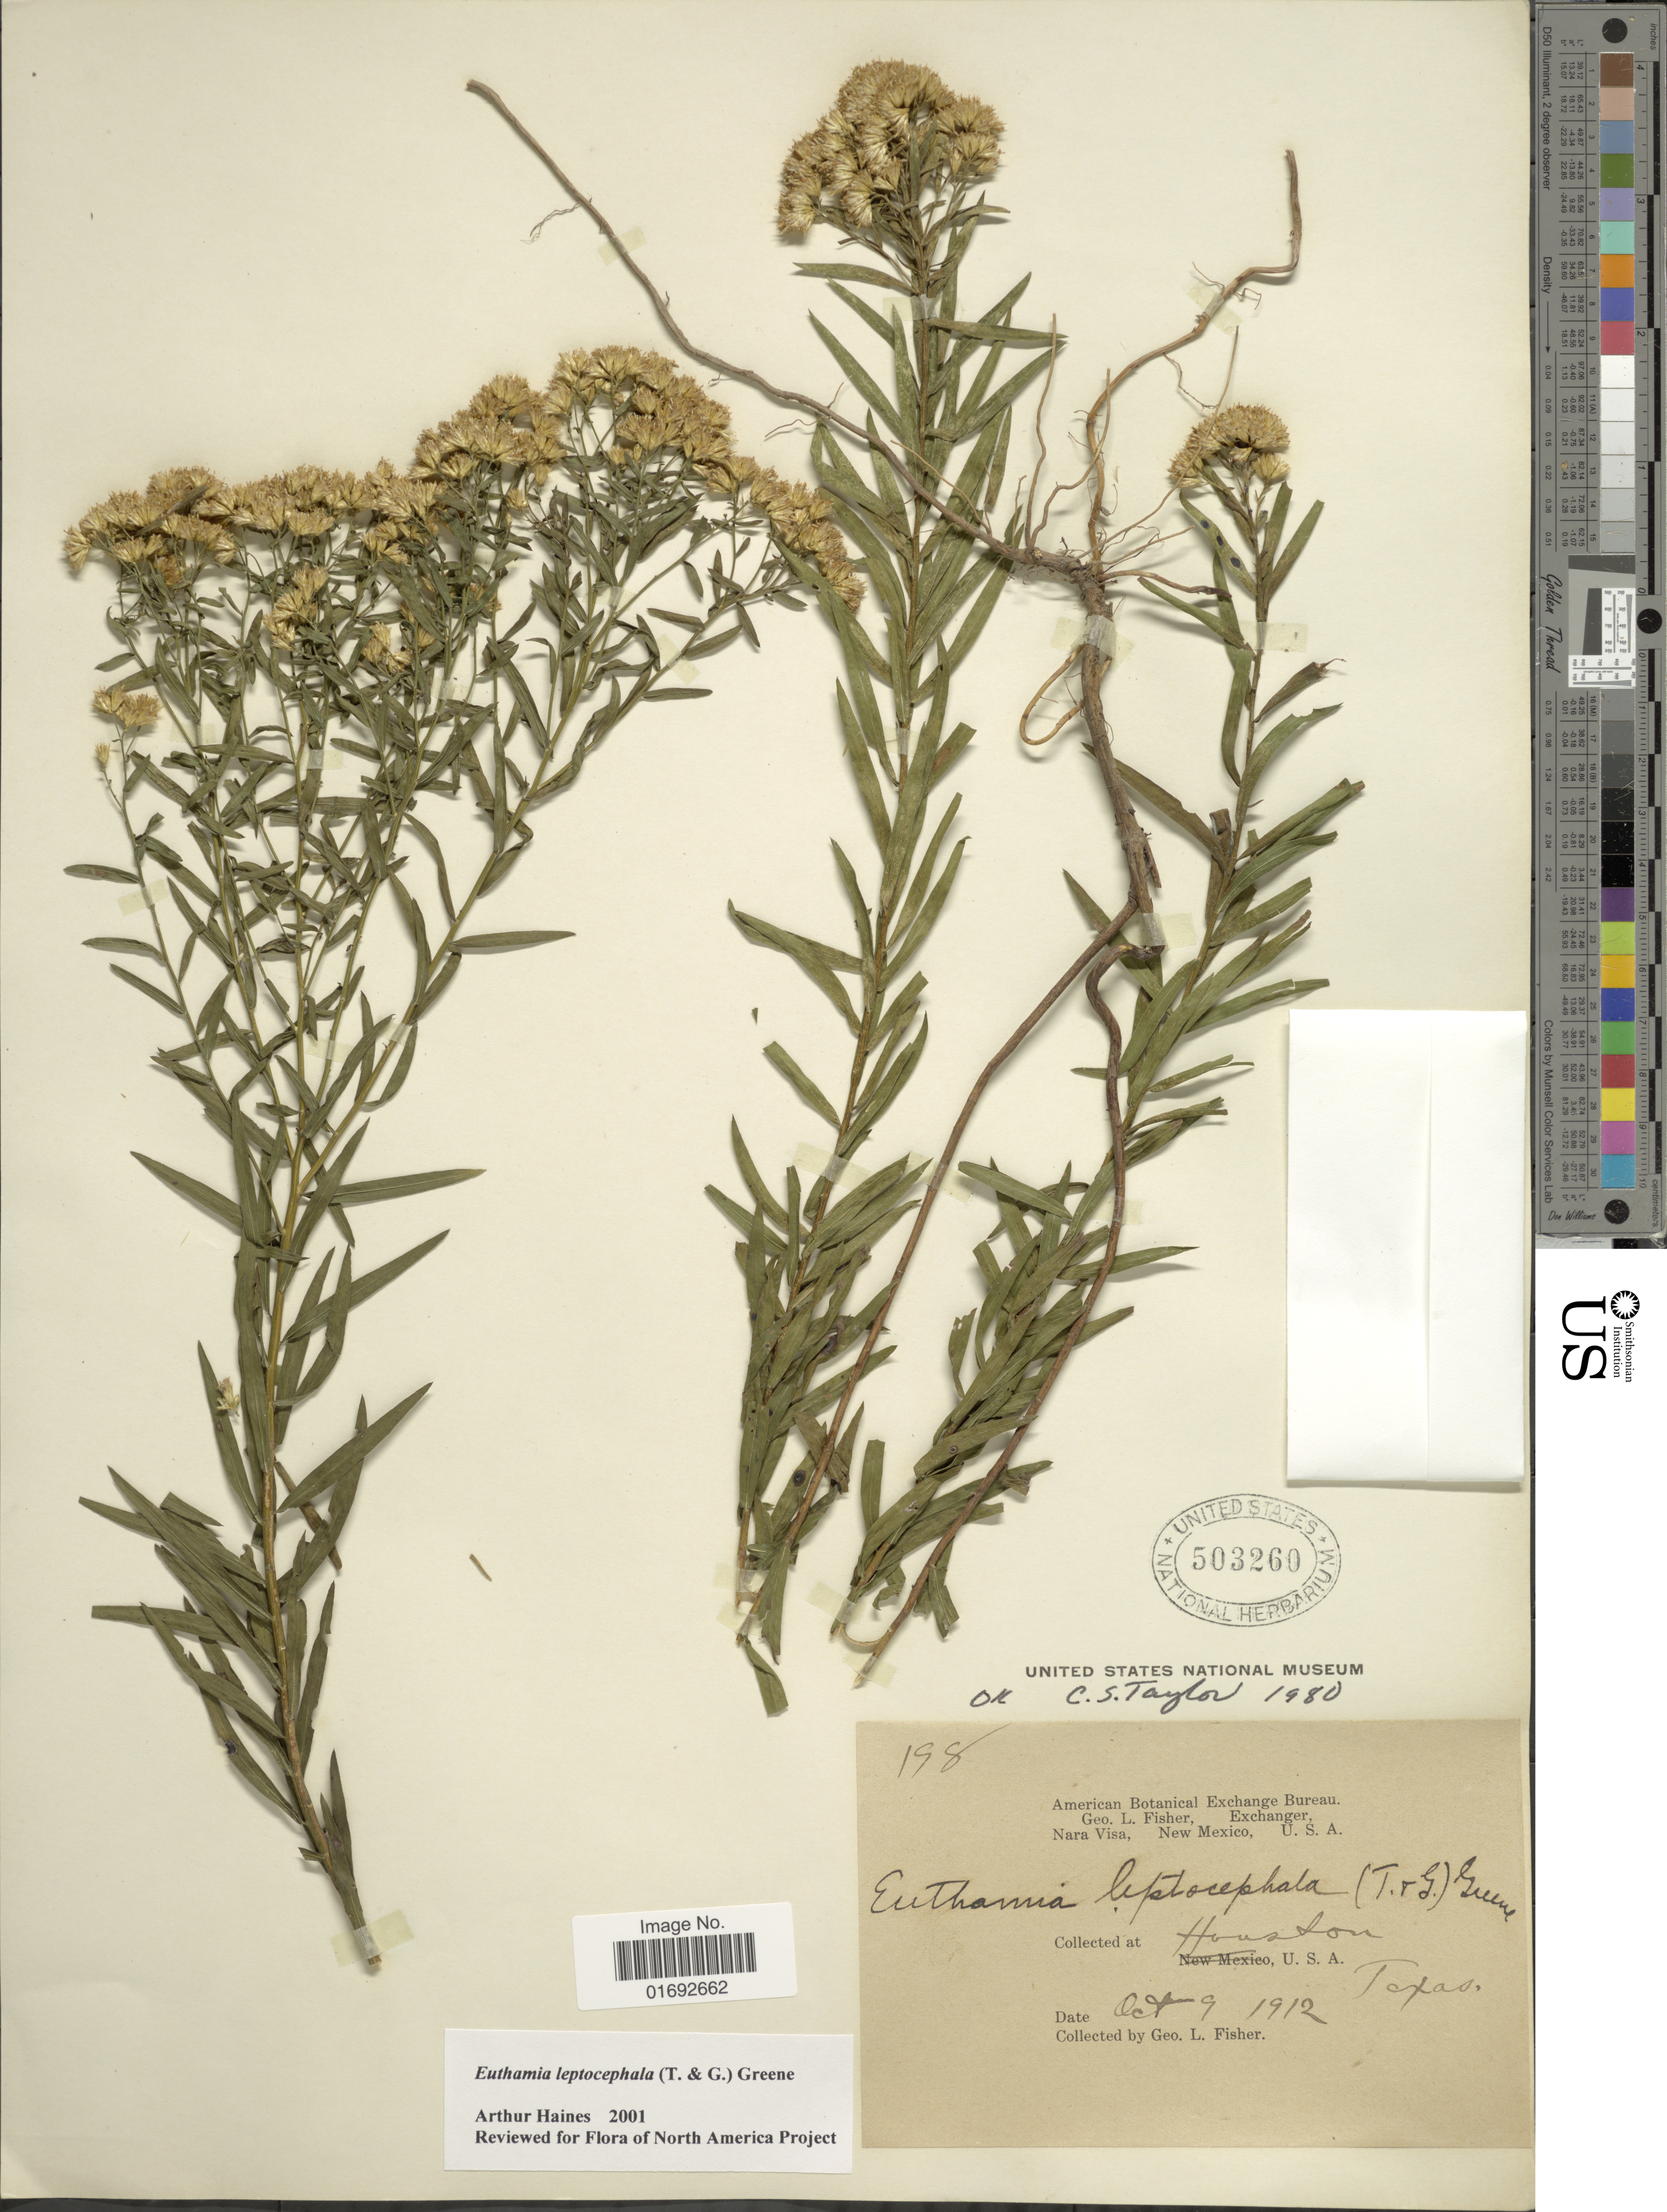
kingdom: Plantae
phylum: Tracheophyta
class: Magnoliopsida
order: Asterales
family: Asteraceae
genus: Euthamia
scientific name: Euthamia leptocephala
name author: (Torr. & A. Gray) Greene ex Porter & Britton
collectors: G. L. Fisher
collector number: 198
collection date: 1912-10-09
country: United States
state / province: Texas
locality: Houston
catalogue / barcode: US 503260